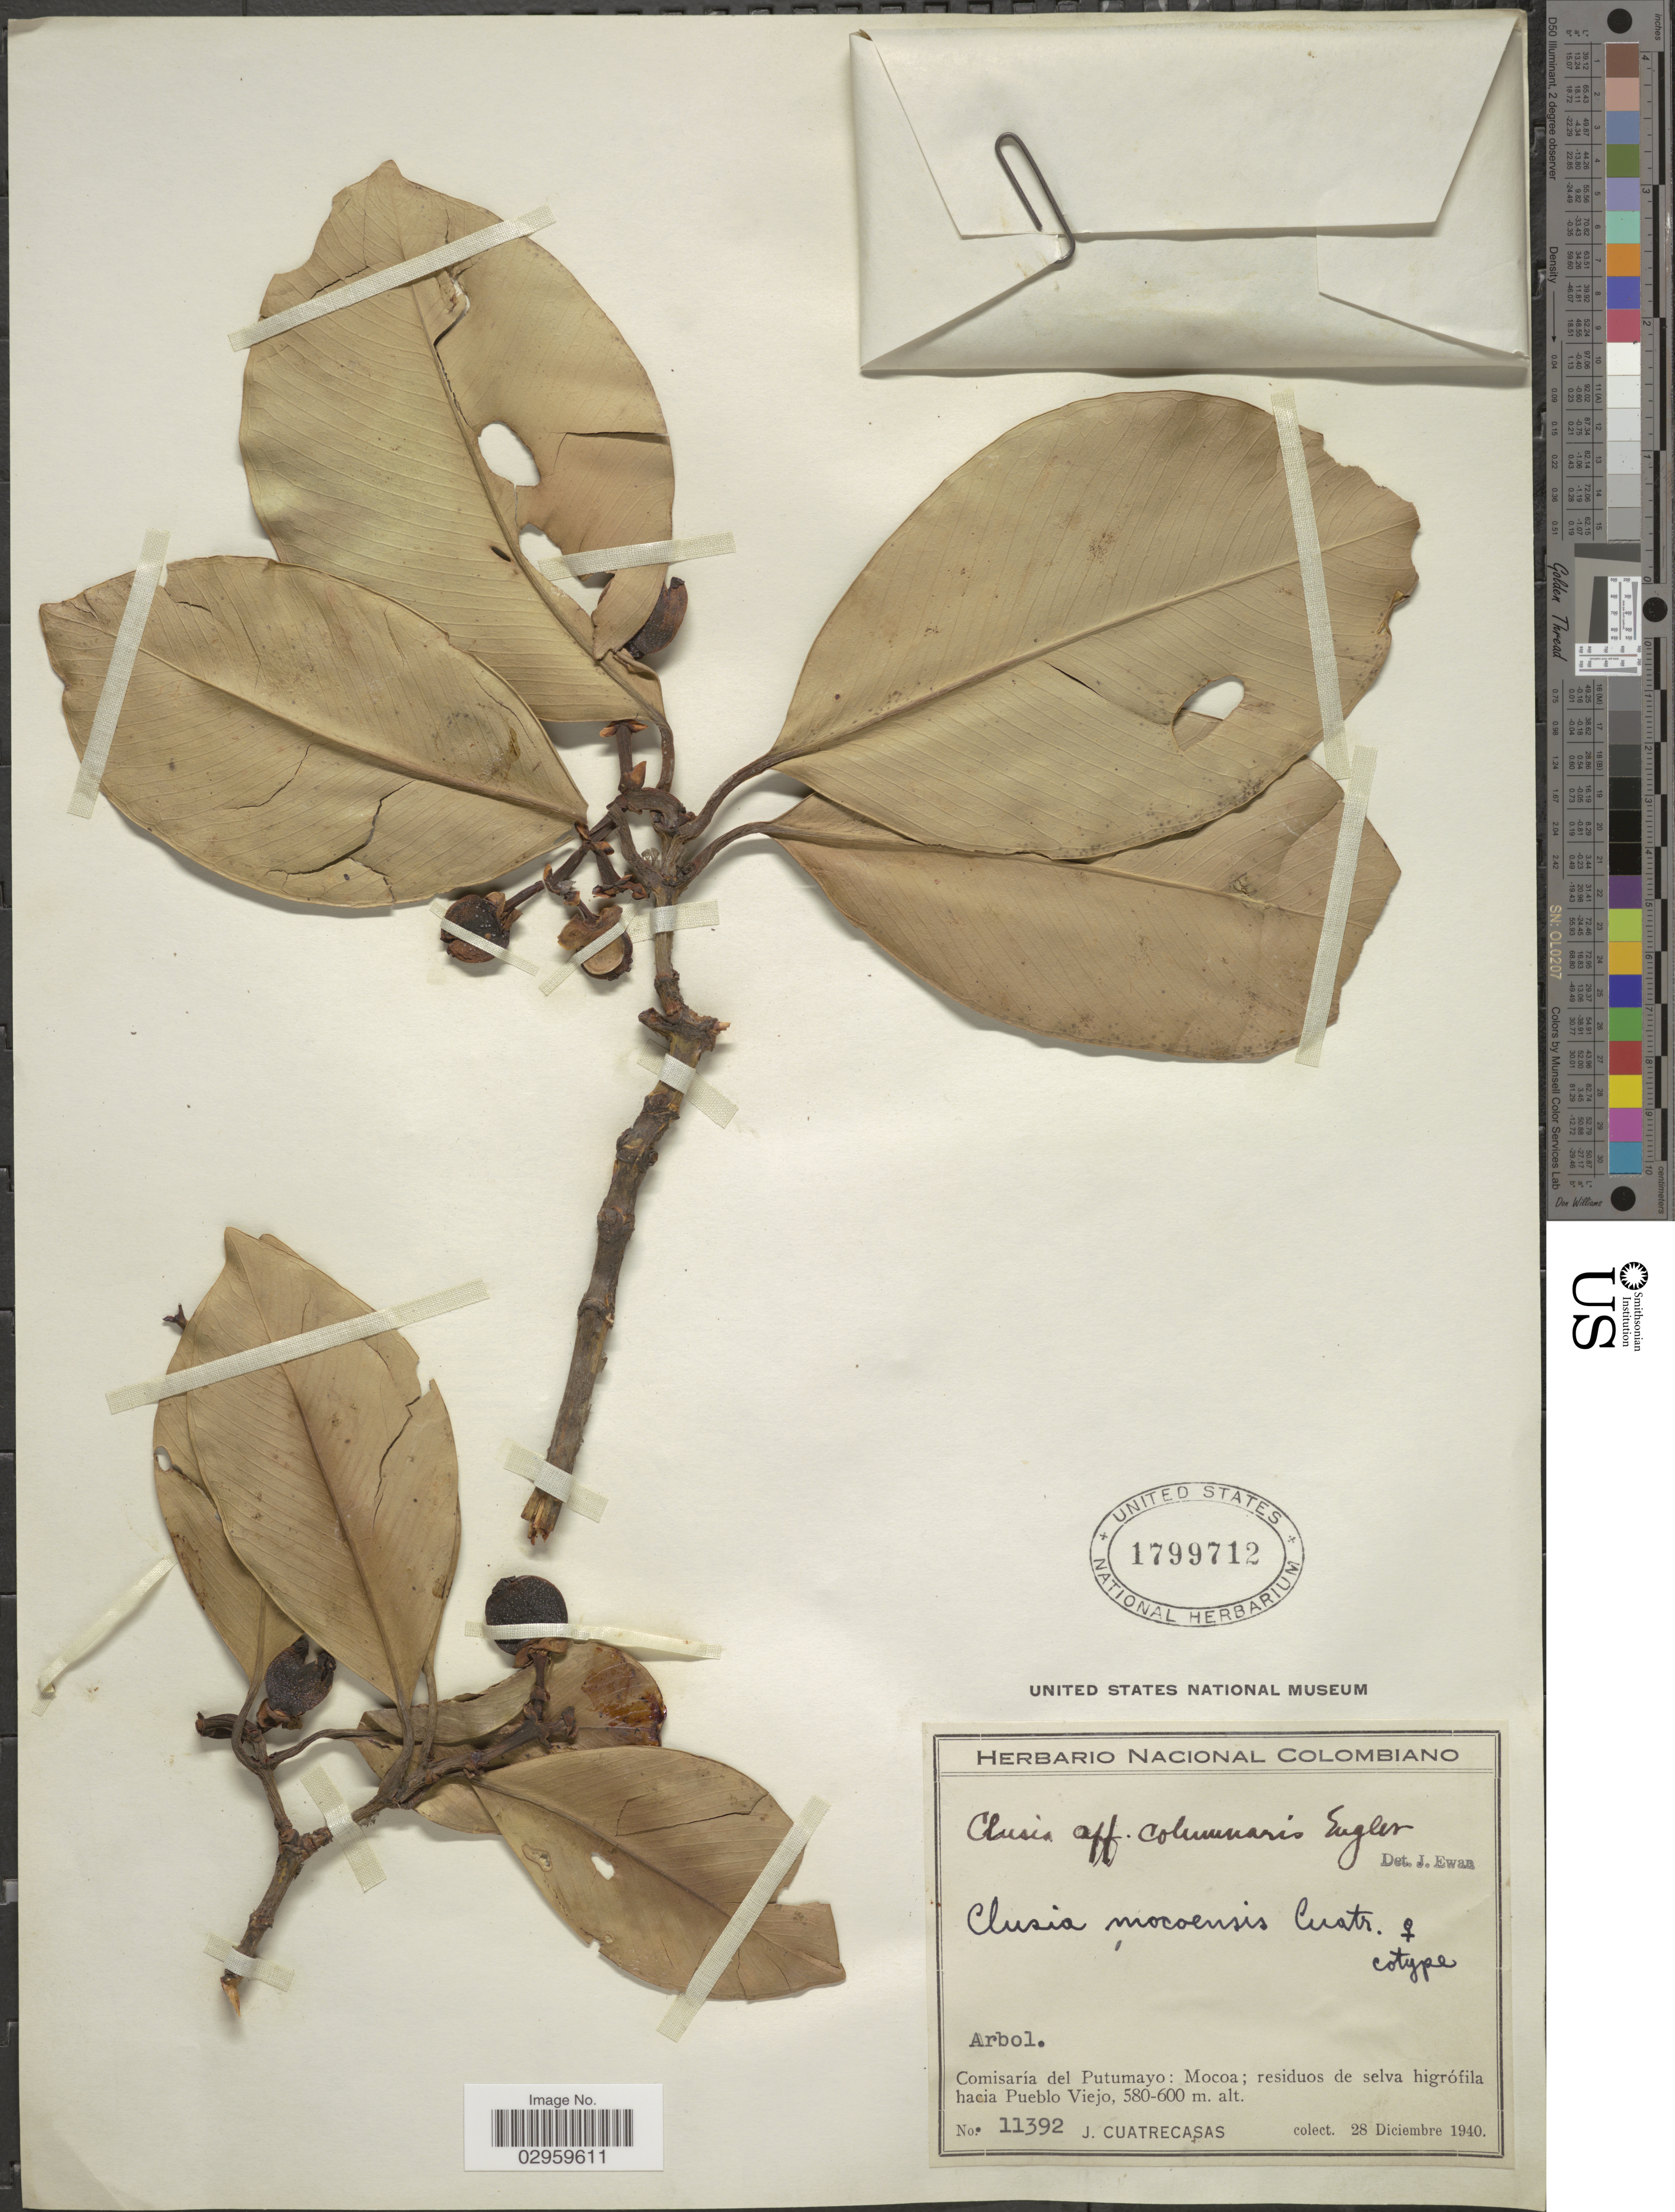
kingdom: Plantae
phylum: Tracheophyta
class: Magnoliopsida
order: Malpighiales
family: Clusiaceae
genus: Clusia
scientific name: Clusia mocoensis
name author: Cuatrec.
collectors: J. Cuatrecasas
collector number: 11392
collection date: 1940-12-28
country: Colombia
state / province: Putumayo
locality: Comisaria del Putumayo: Mocoa; residuos de selva higrófila hacia Pueblo Viejo.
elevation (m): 580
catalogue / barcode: US 1799712